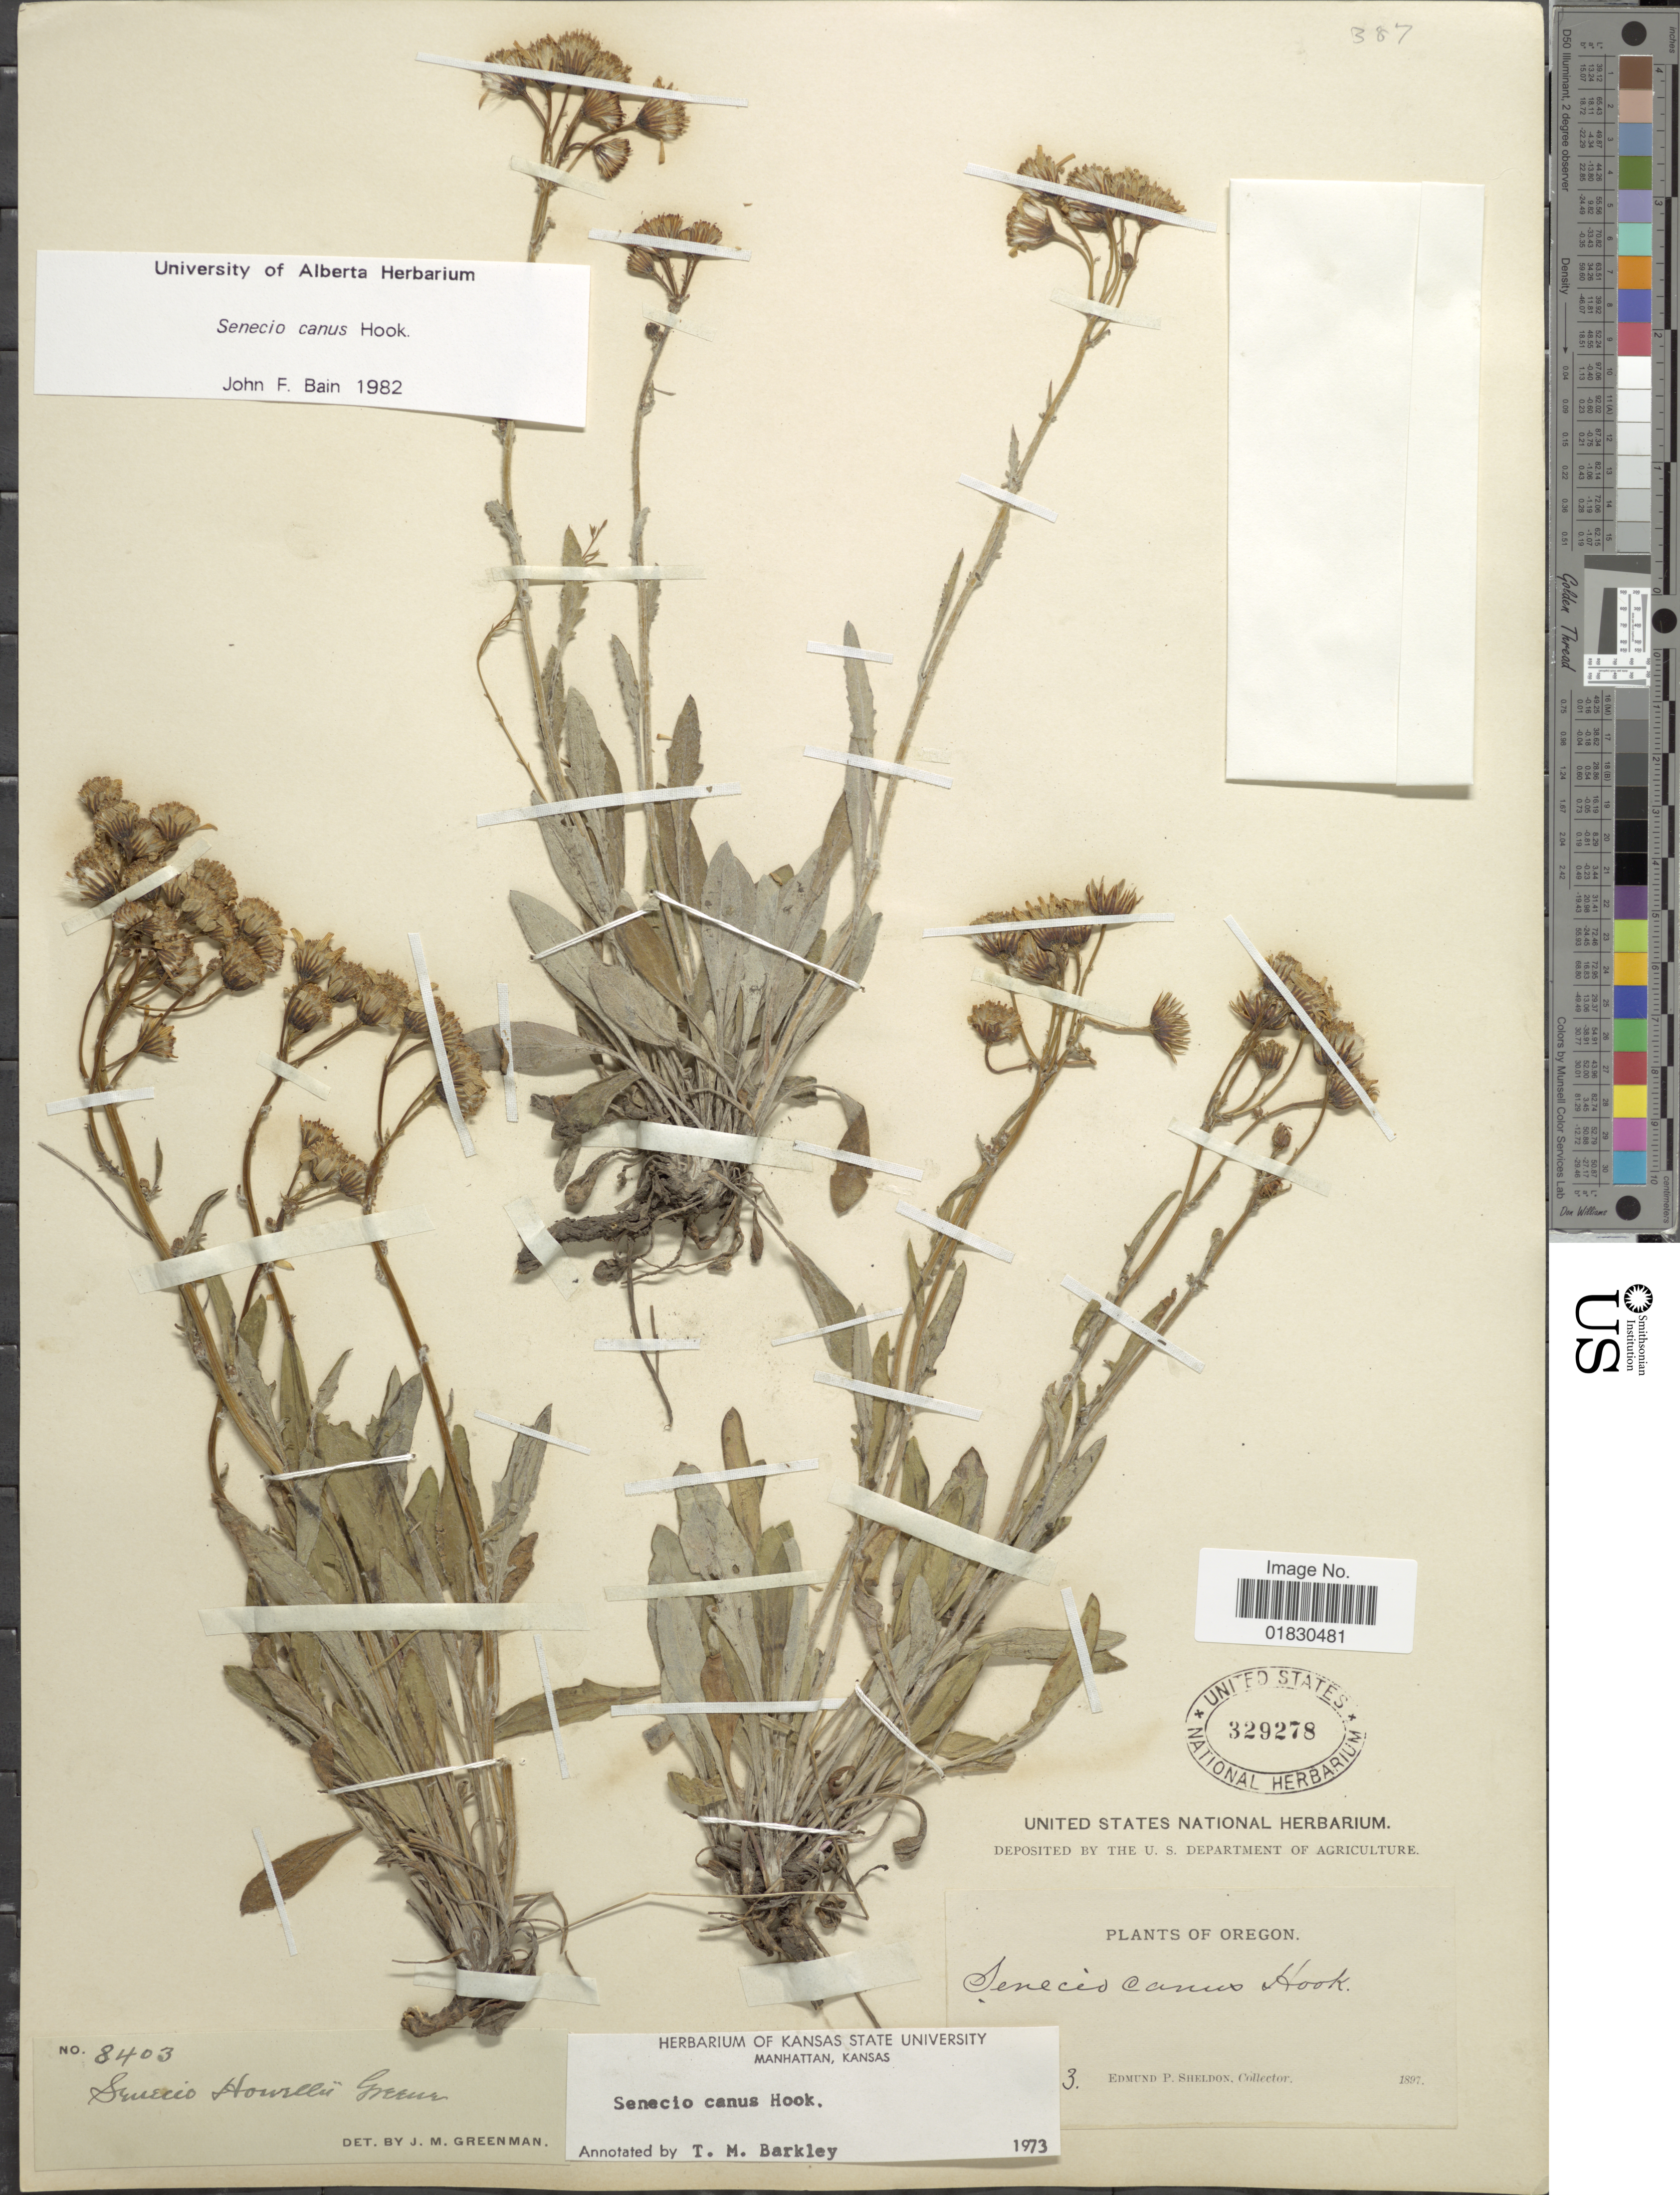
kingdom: Plantae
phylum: Tracheophyta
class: Magnoliopsida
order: Asterales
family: Asteraceae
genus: Packera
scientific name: Packera cana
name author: (Hook.) W.A. Weber & Á. Löve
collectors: E. P. Sheldon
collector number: !3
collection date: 1897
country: United States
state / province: Oregon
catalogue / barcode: US 329278